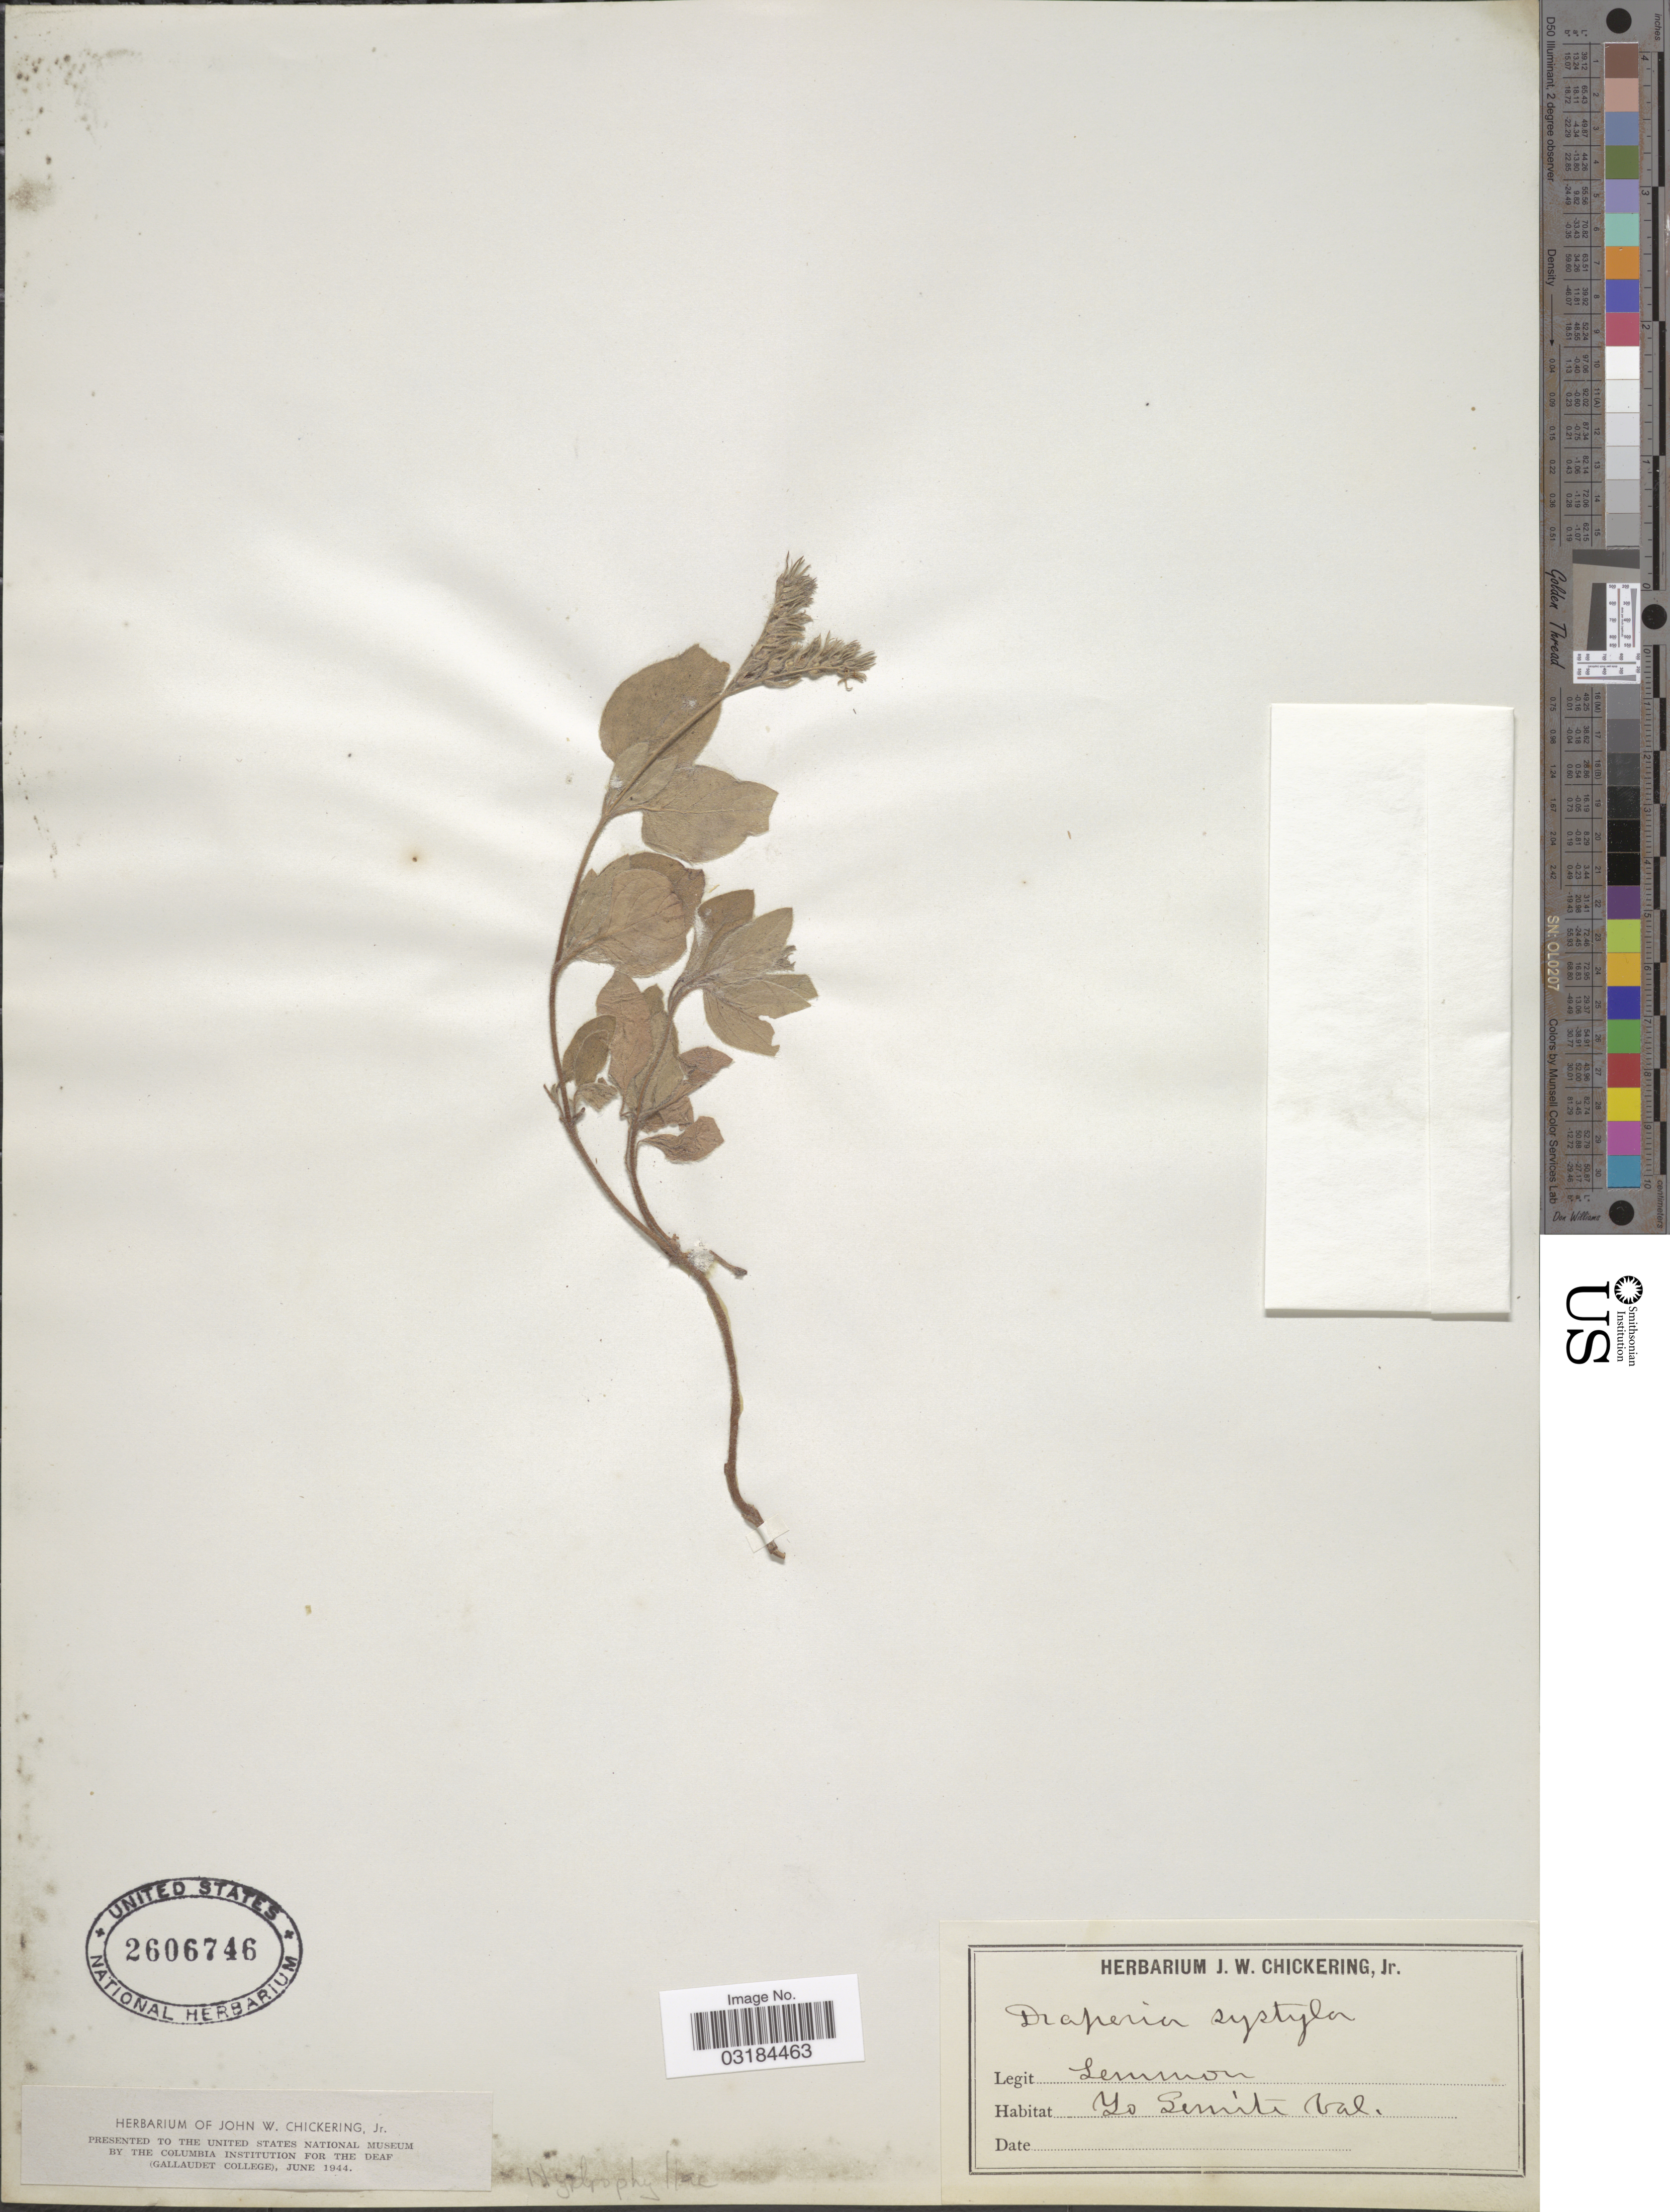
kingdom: Plantae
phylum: Tracheophyta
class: Magnoliopsida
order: Boraginales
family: Hydrophyllaceae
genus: Draperia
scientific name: Draperia systyla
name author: (A. Gray) Torr.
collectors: -- Lemmon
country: United States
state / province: California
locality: Yo Semite.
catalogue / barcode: US 2606746